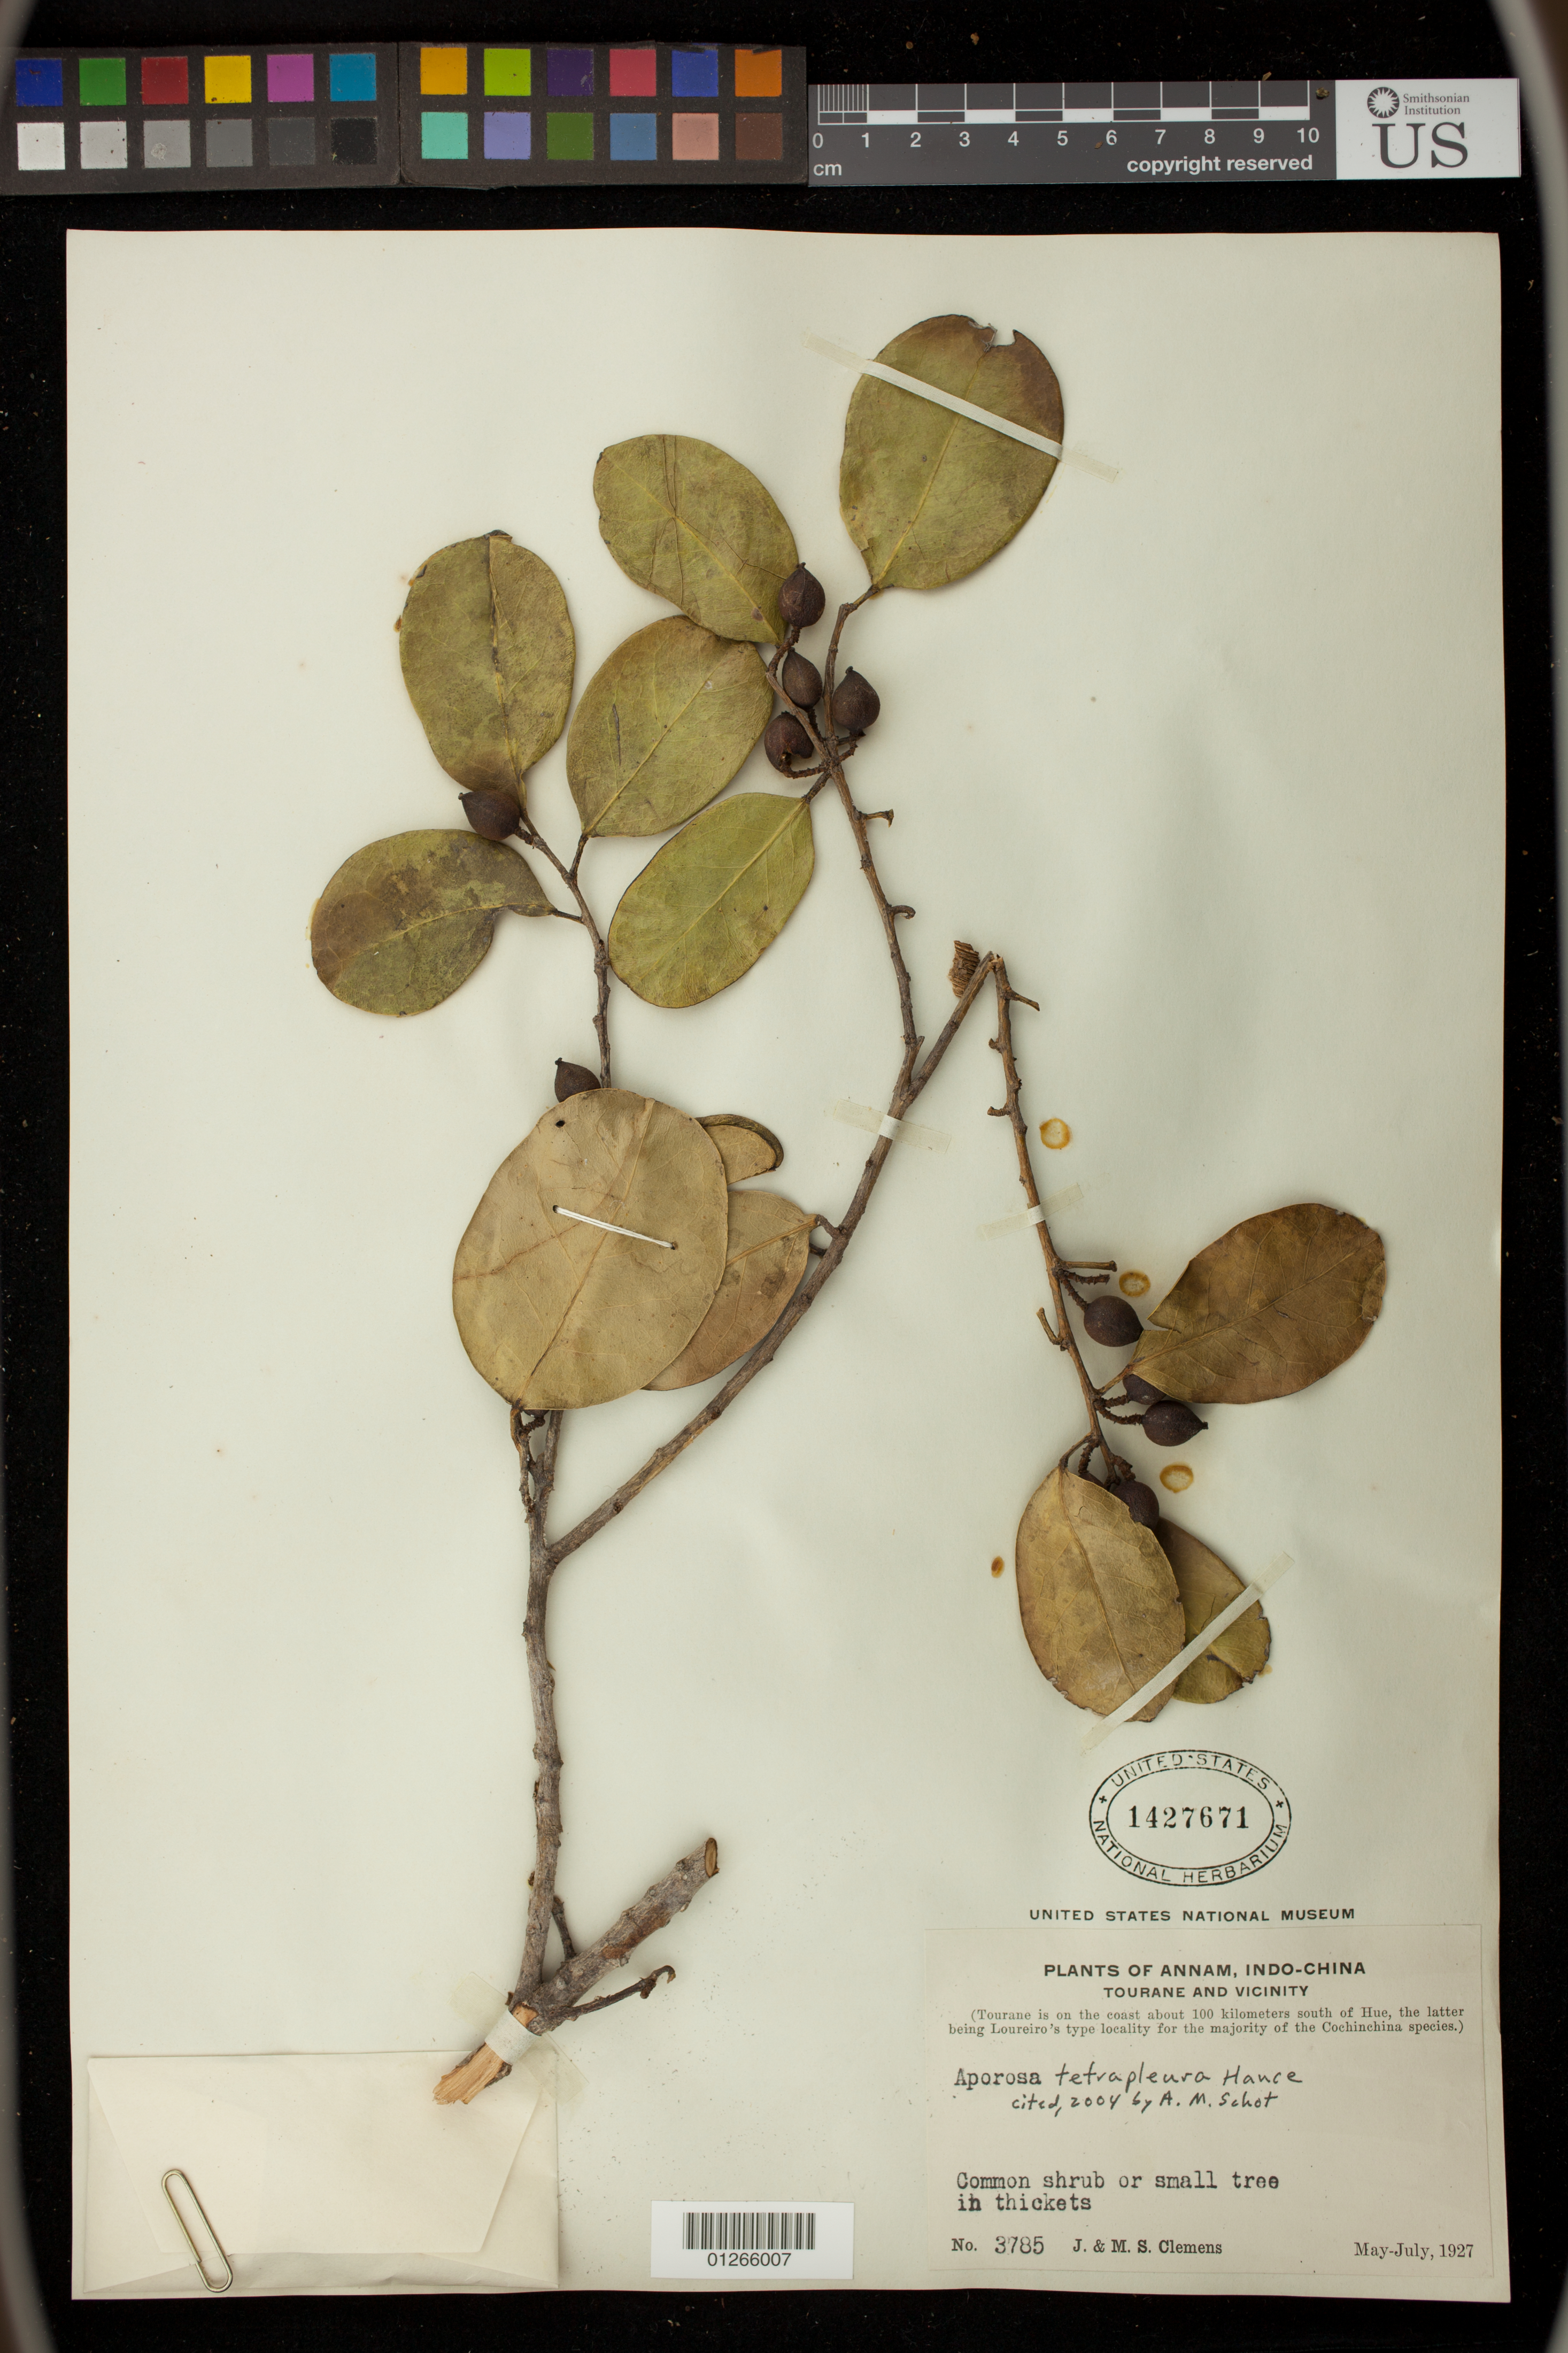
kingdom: Plantae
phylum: Tracheophyta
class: Magnoliopsida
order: Malpighiales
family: Phyllanthaceae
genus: Aporosa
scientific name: Aporosa tetrapleura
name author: Hance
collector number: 3785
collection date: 1927-05-01/1927-07-31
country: Vietnam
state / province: Da Nang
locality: Annam, Indo-china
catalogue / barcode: US 1427671